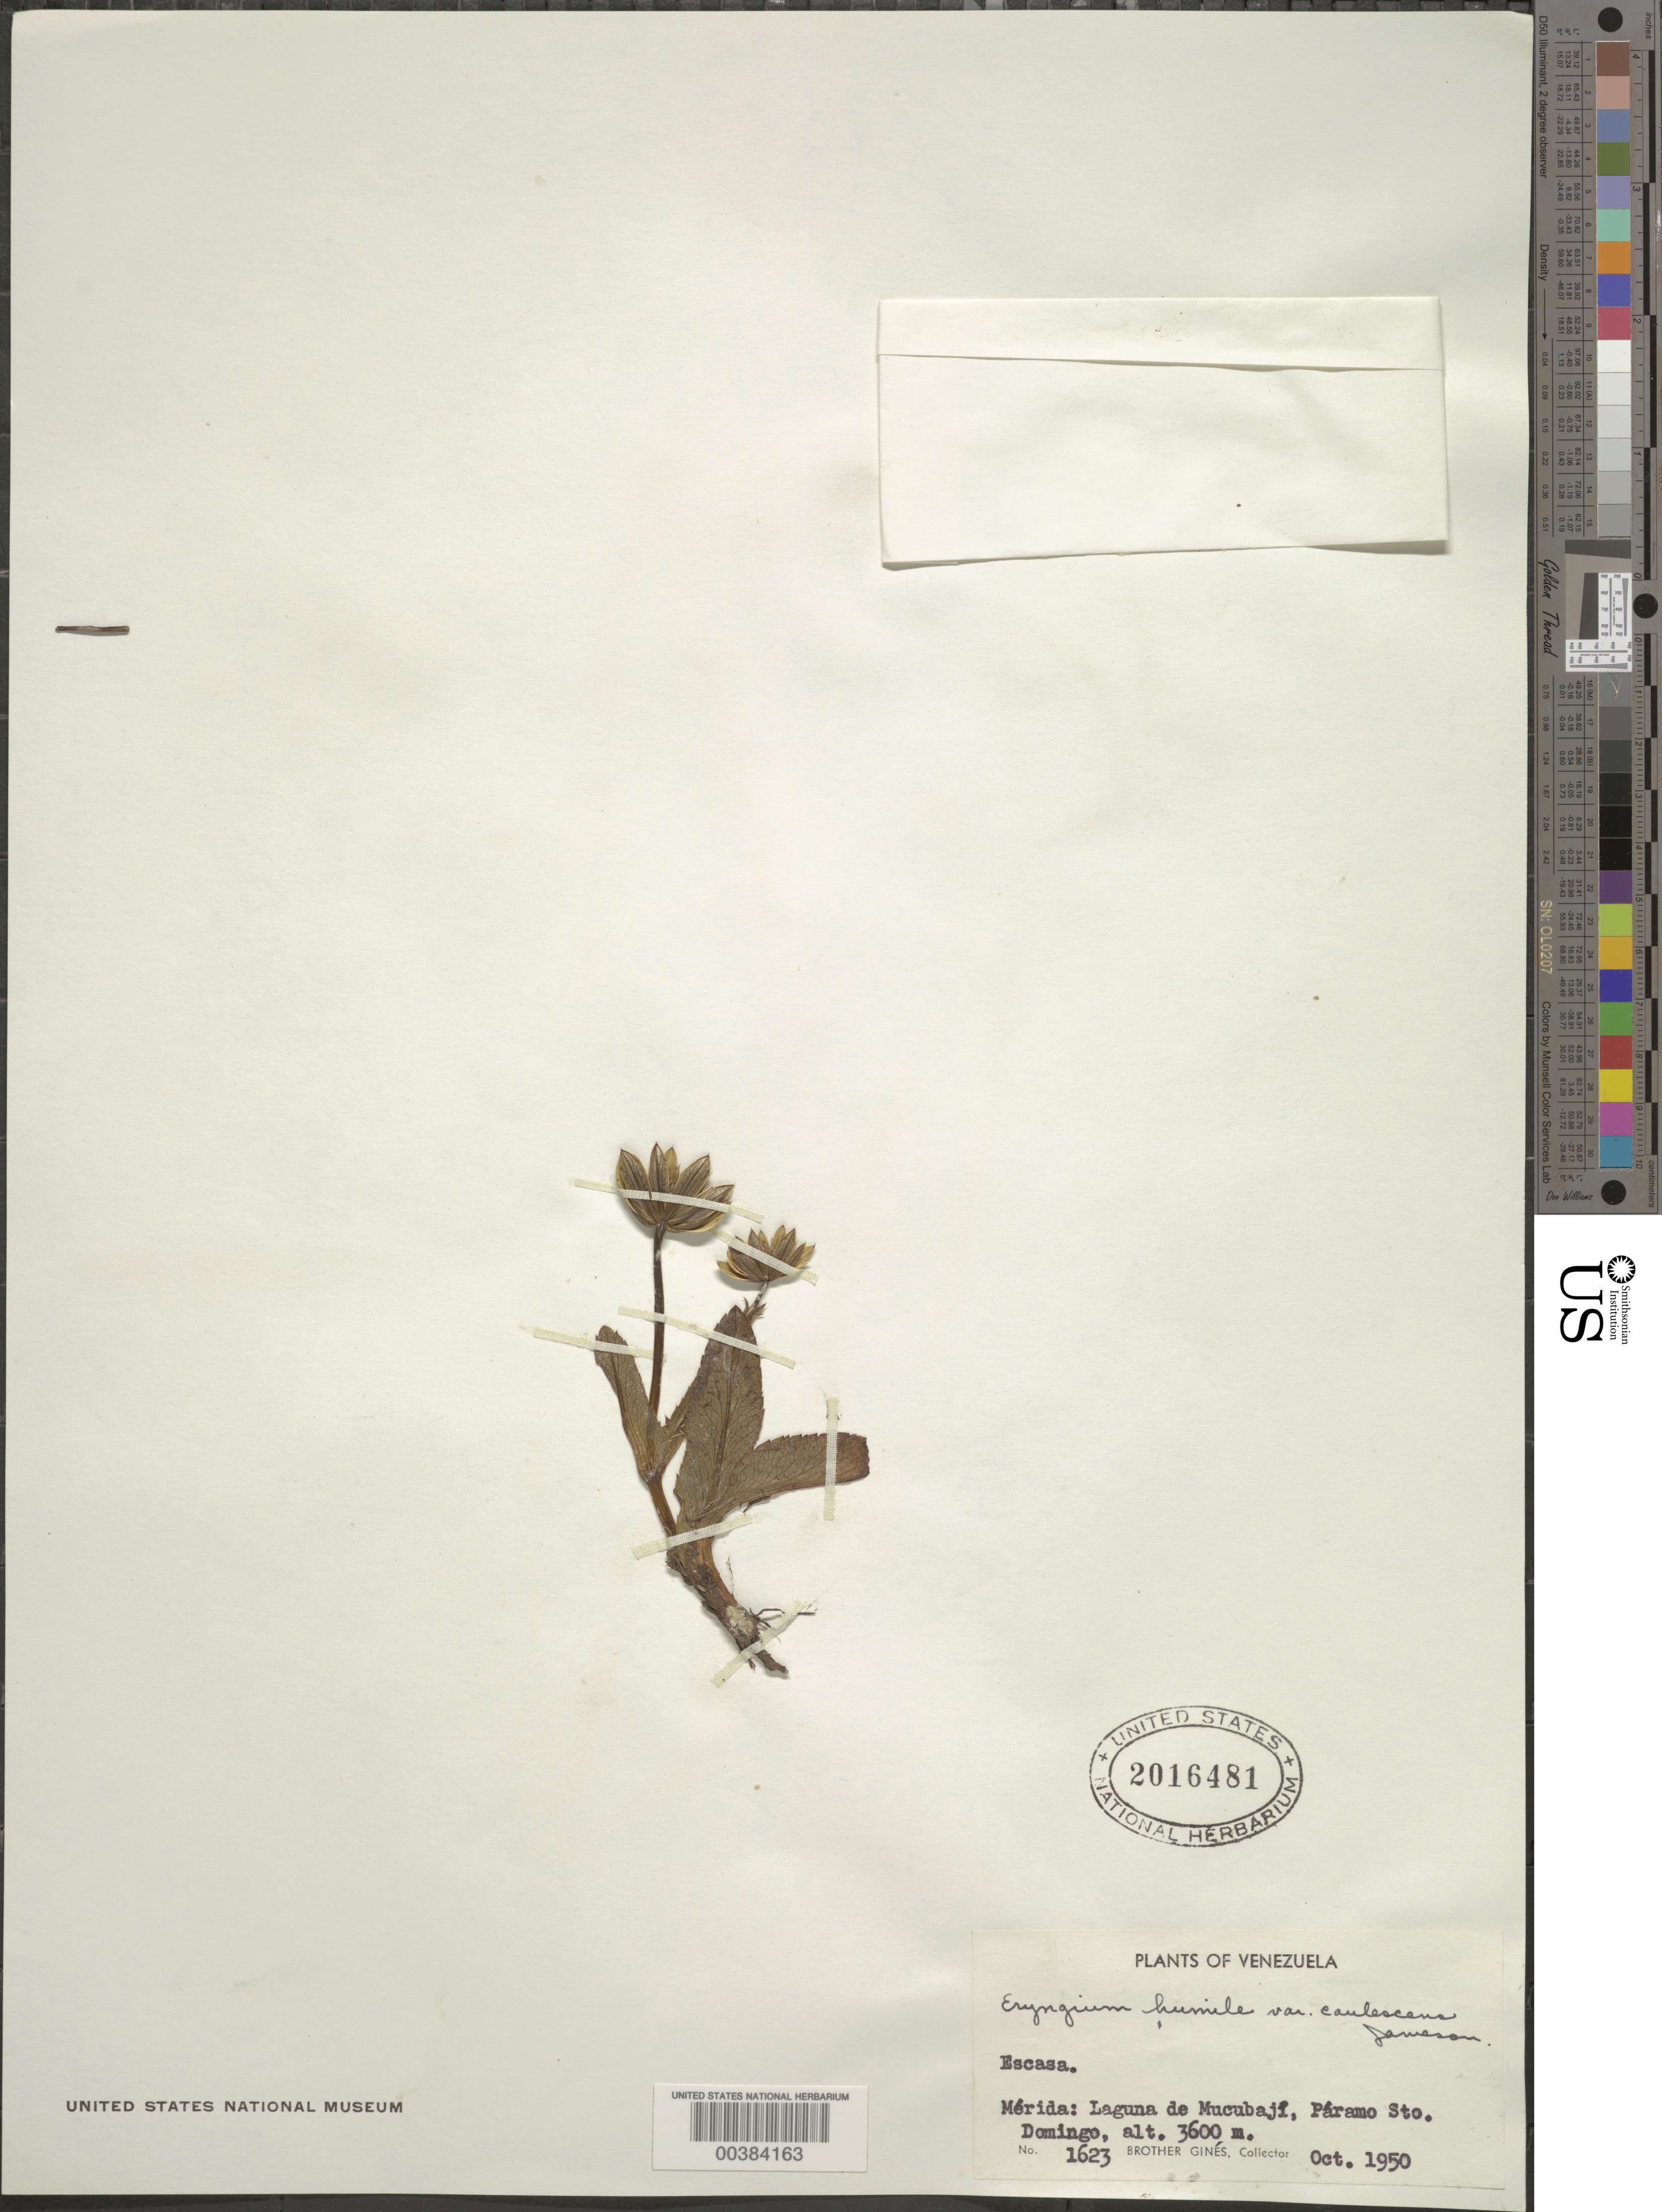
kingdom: Plantae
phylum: Tracheophyta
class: Magnoliopsida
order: Apiales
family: Apiaceae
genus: Eryngium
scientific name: Eryngium bourgatii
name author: Gouan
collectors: Bro. Gines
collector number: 1623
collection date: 1950-10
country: Venezuela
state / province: Mérida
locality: Laguna de Mucubají, Páramo Sto. Domingo.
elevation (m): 3600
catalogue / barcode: US 2016481